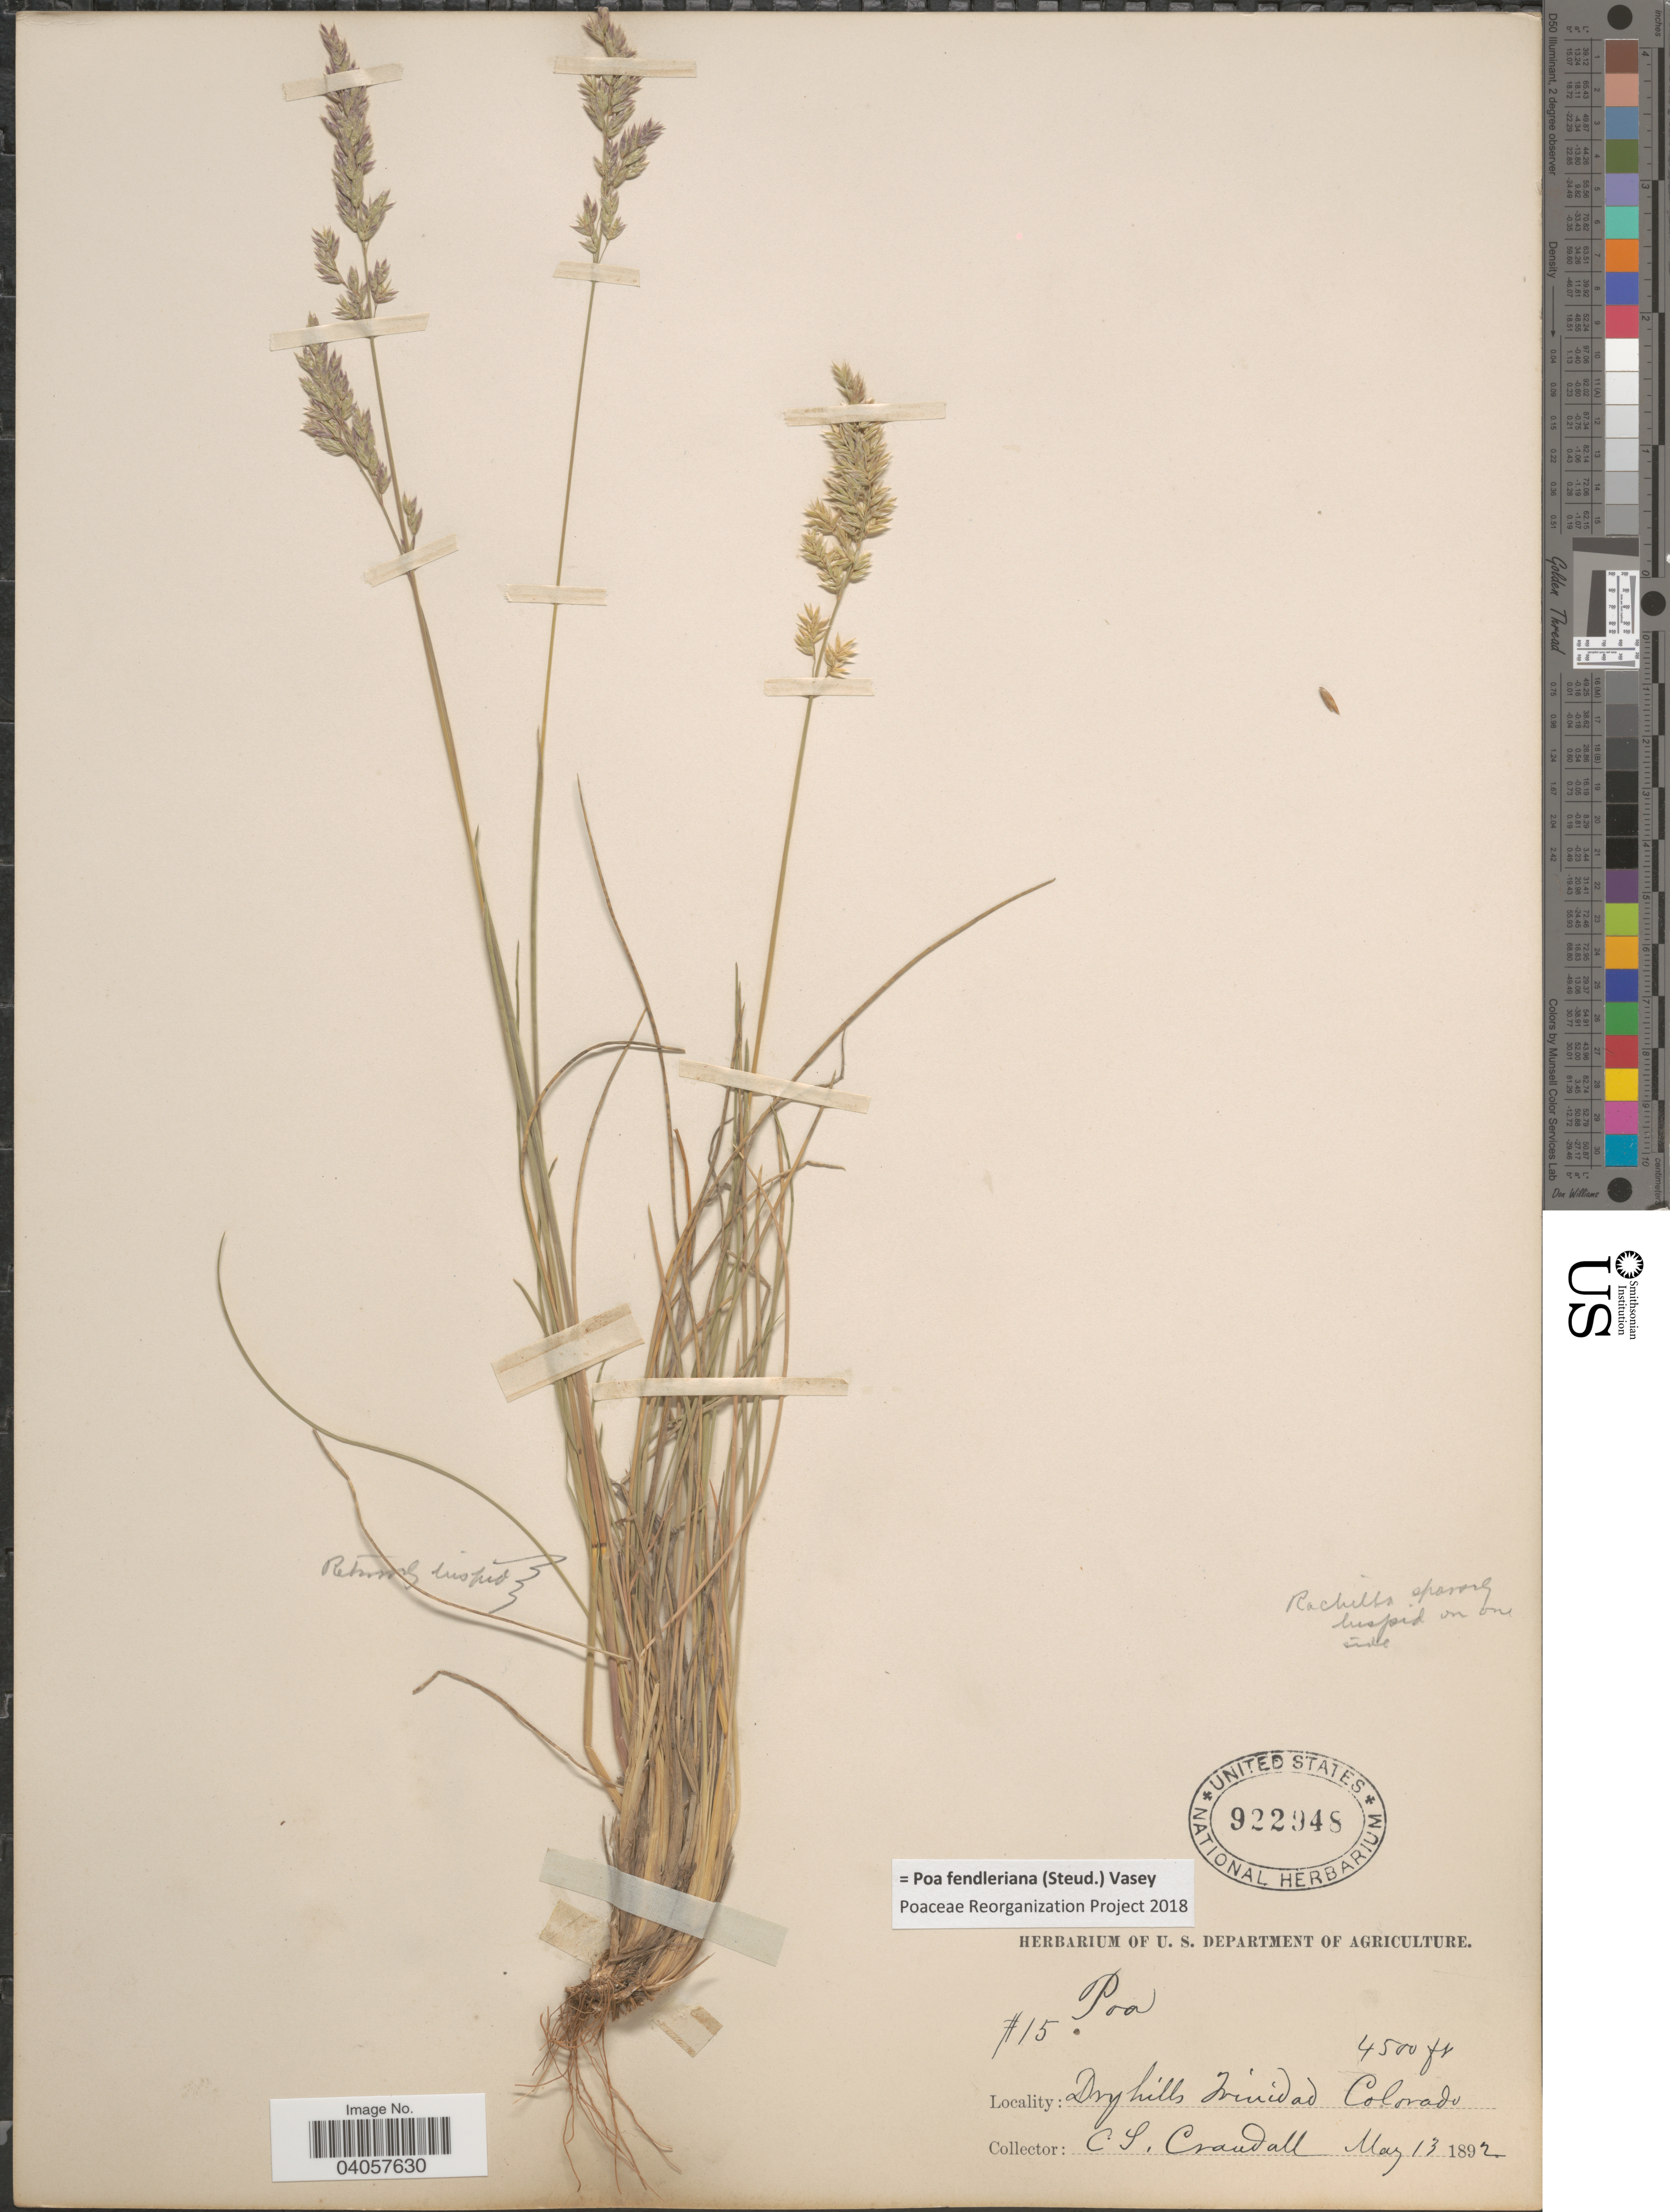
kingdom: Plantae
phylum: Tracheophyta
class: Liliopsida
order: Poales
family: Poaceae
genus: Poa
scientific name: Poa fendleriana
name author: (Steud.) Vasey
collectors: C. Crandall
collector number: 15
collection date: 1892-05-13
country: United States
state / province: Colorado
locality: Dry hills Trinidad.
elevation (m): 1372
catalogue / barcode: US 922948